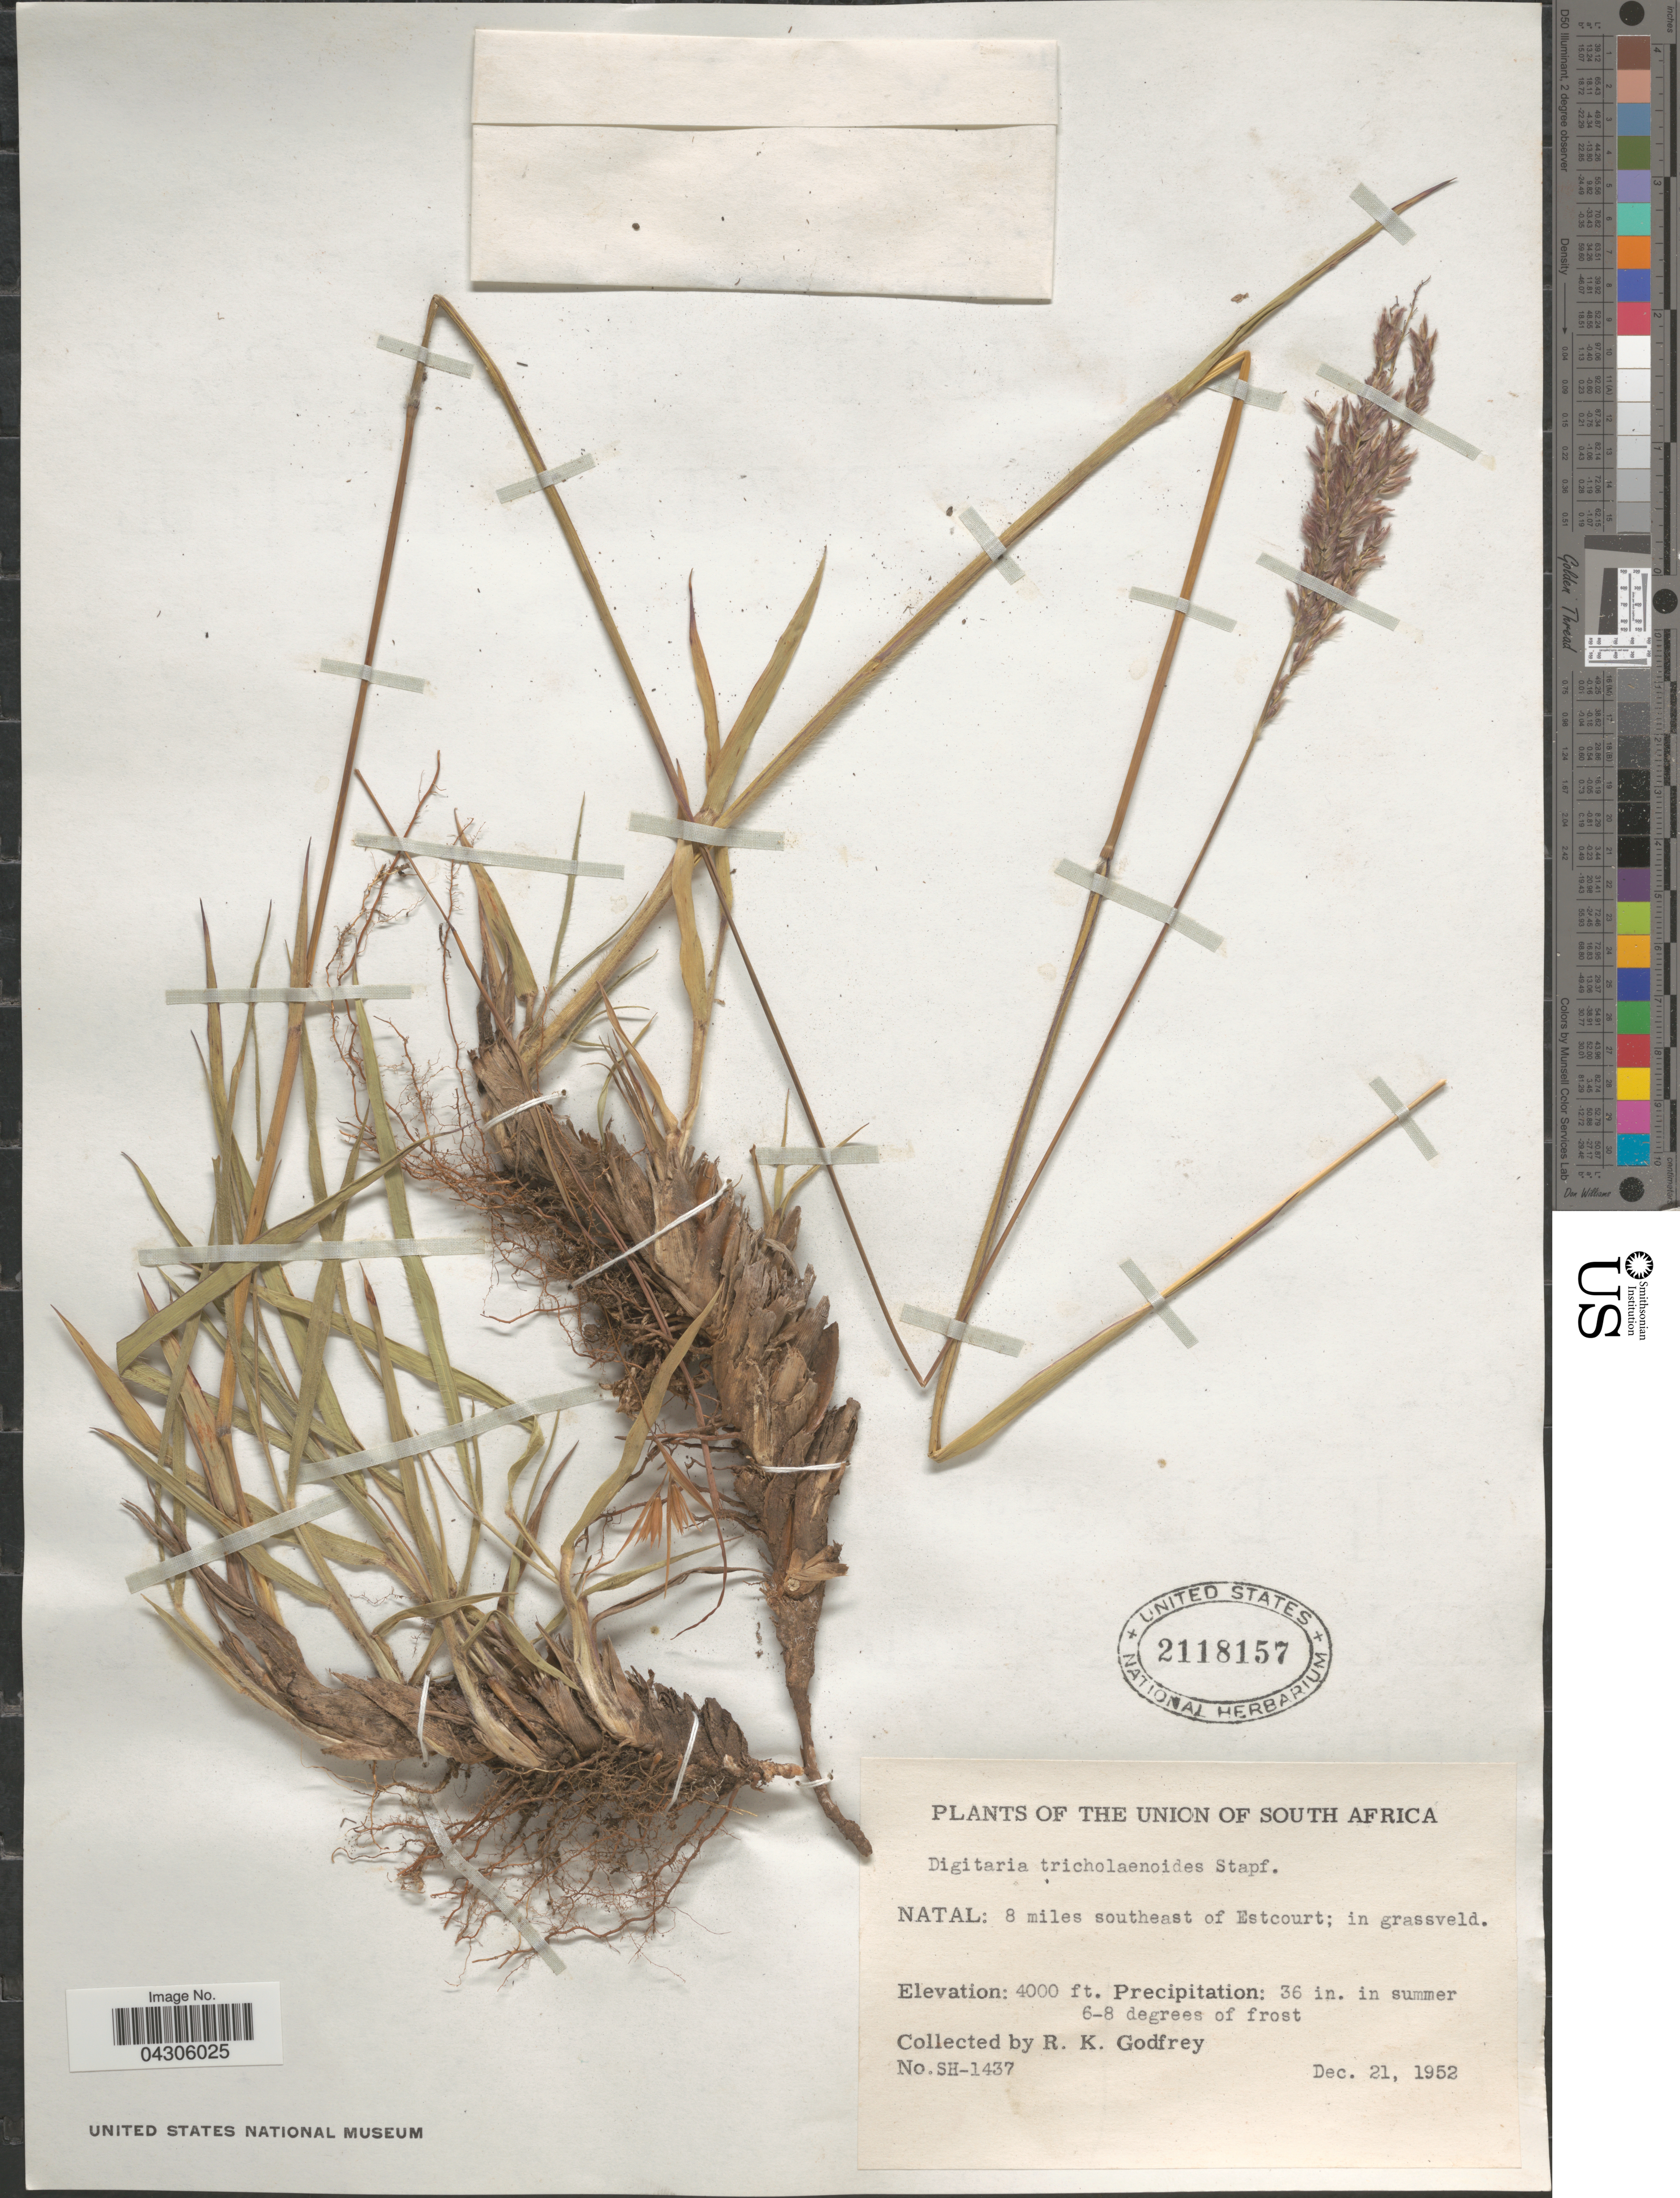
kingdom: Plantae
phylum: Tracheophyta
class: Liliopsida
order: Poales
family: Poaceae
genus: Digitaria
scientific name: Digitaria tricholaenoides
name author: Stapf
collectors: R. K. Godfrey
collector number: SH-1437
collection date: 1952-12-21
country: South Africa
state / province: KwaZulu-Natal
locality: Union of South Africa. Natal: 8 miles southeast of Estcourt; in grassveld.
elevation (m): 1219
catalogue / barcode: US 2118157